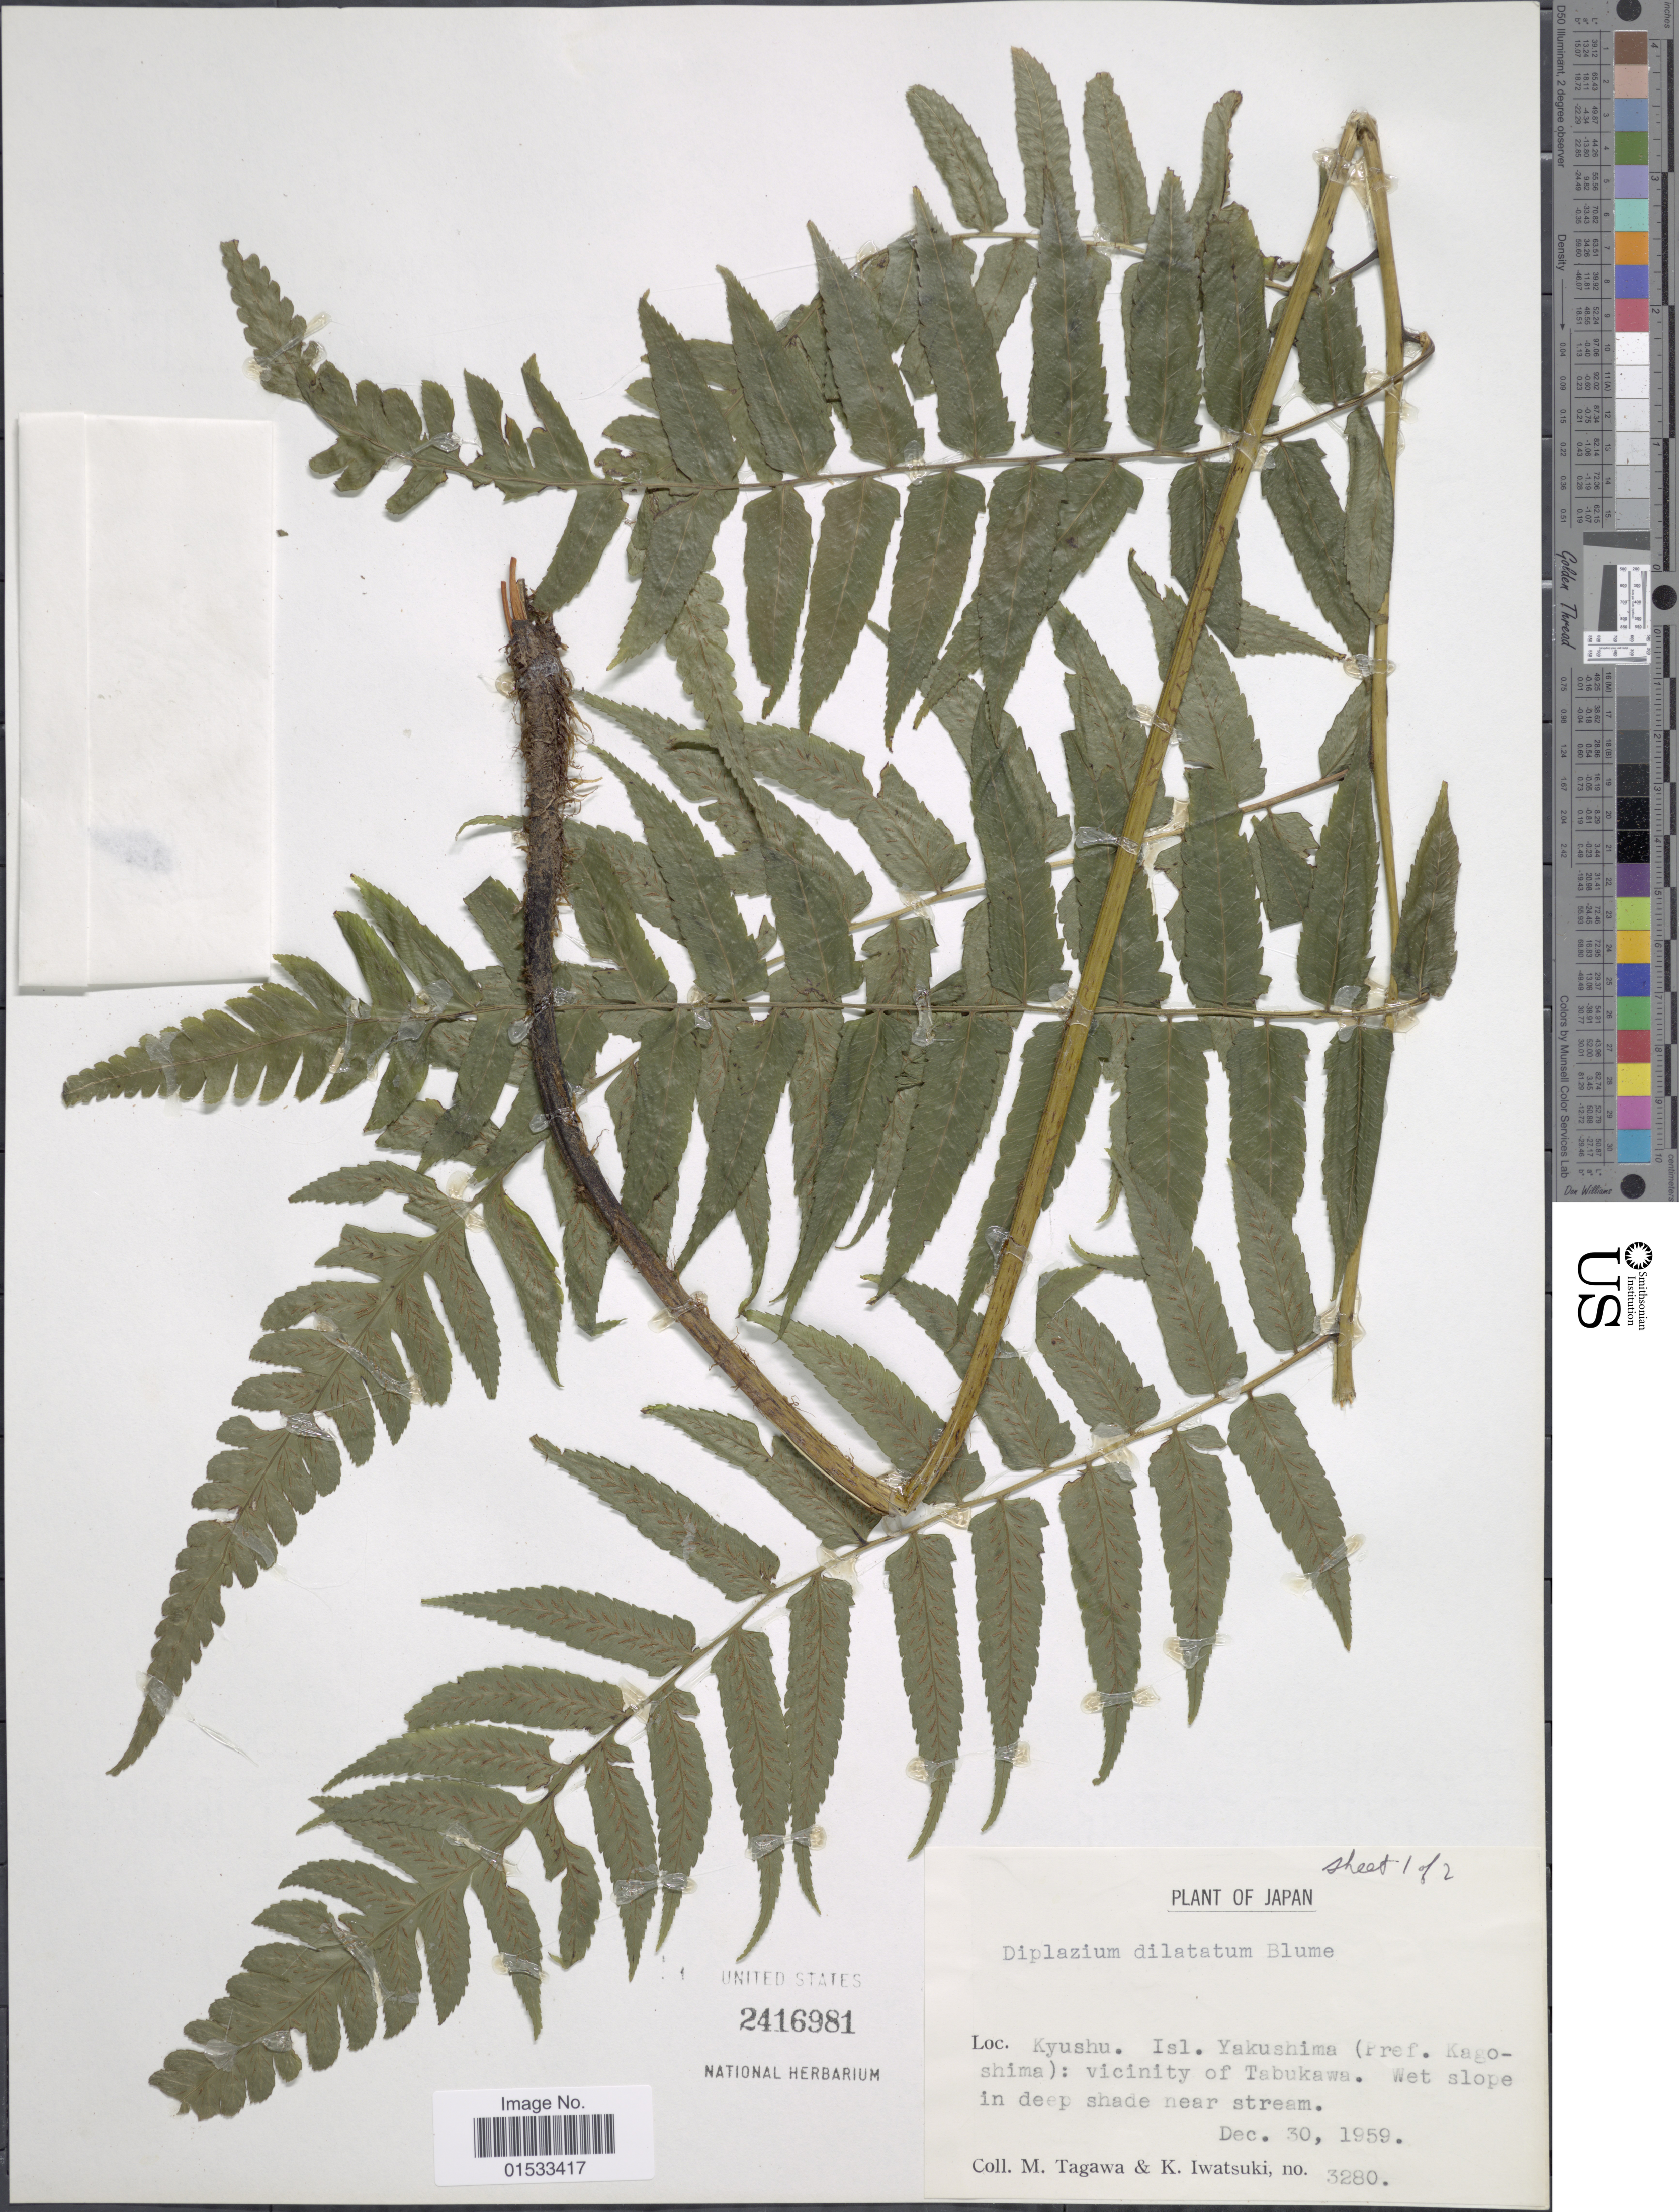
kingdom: Plantae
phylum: Tracheophyta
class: Polypodiopsida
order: Polypodiales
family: Athyriaceae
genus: Diplazium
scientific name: Diplazium dilatatum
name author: Blume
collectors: M. Tagawa & K. Iwatsuki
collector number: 3280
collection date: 1959-12-30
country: Japan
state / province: Kagosima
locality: Kyushu, Isl. Yakushim: vicinity of Tabukawa.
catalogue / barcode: US 2416981